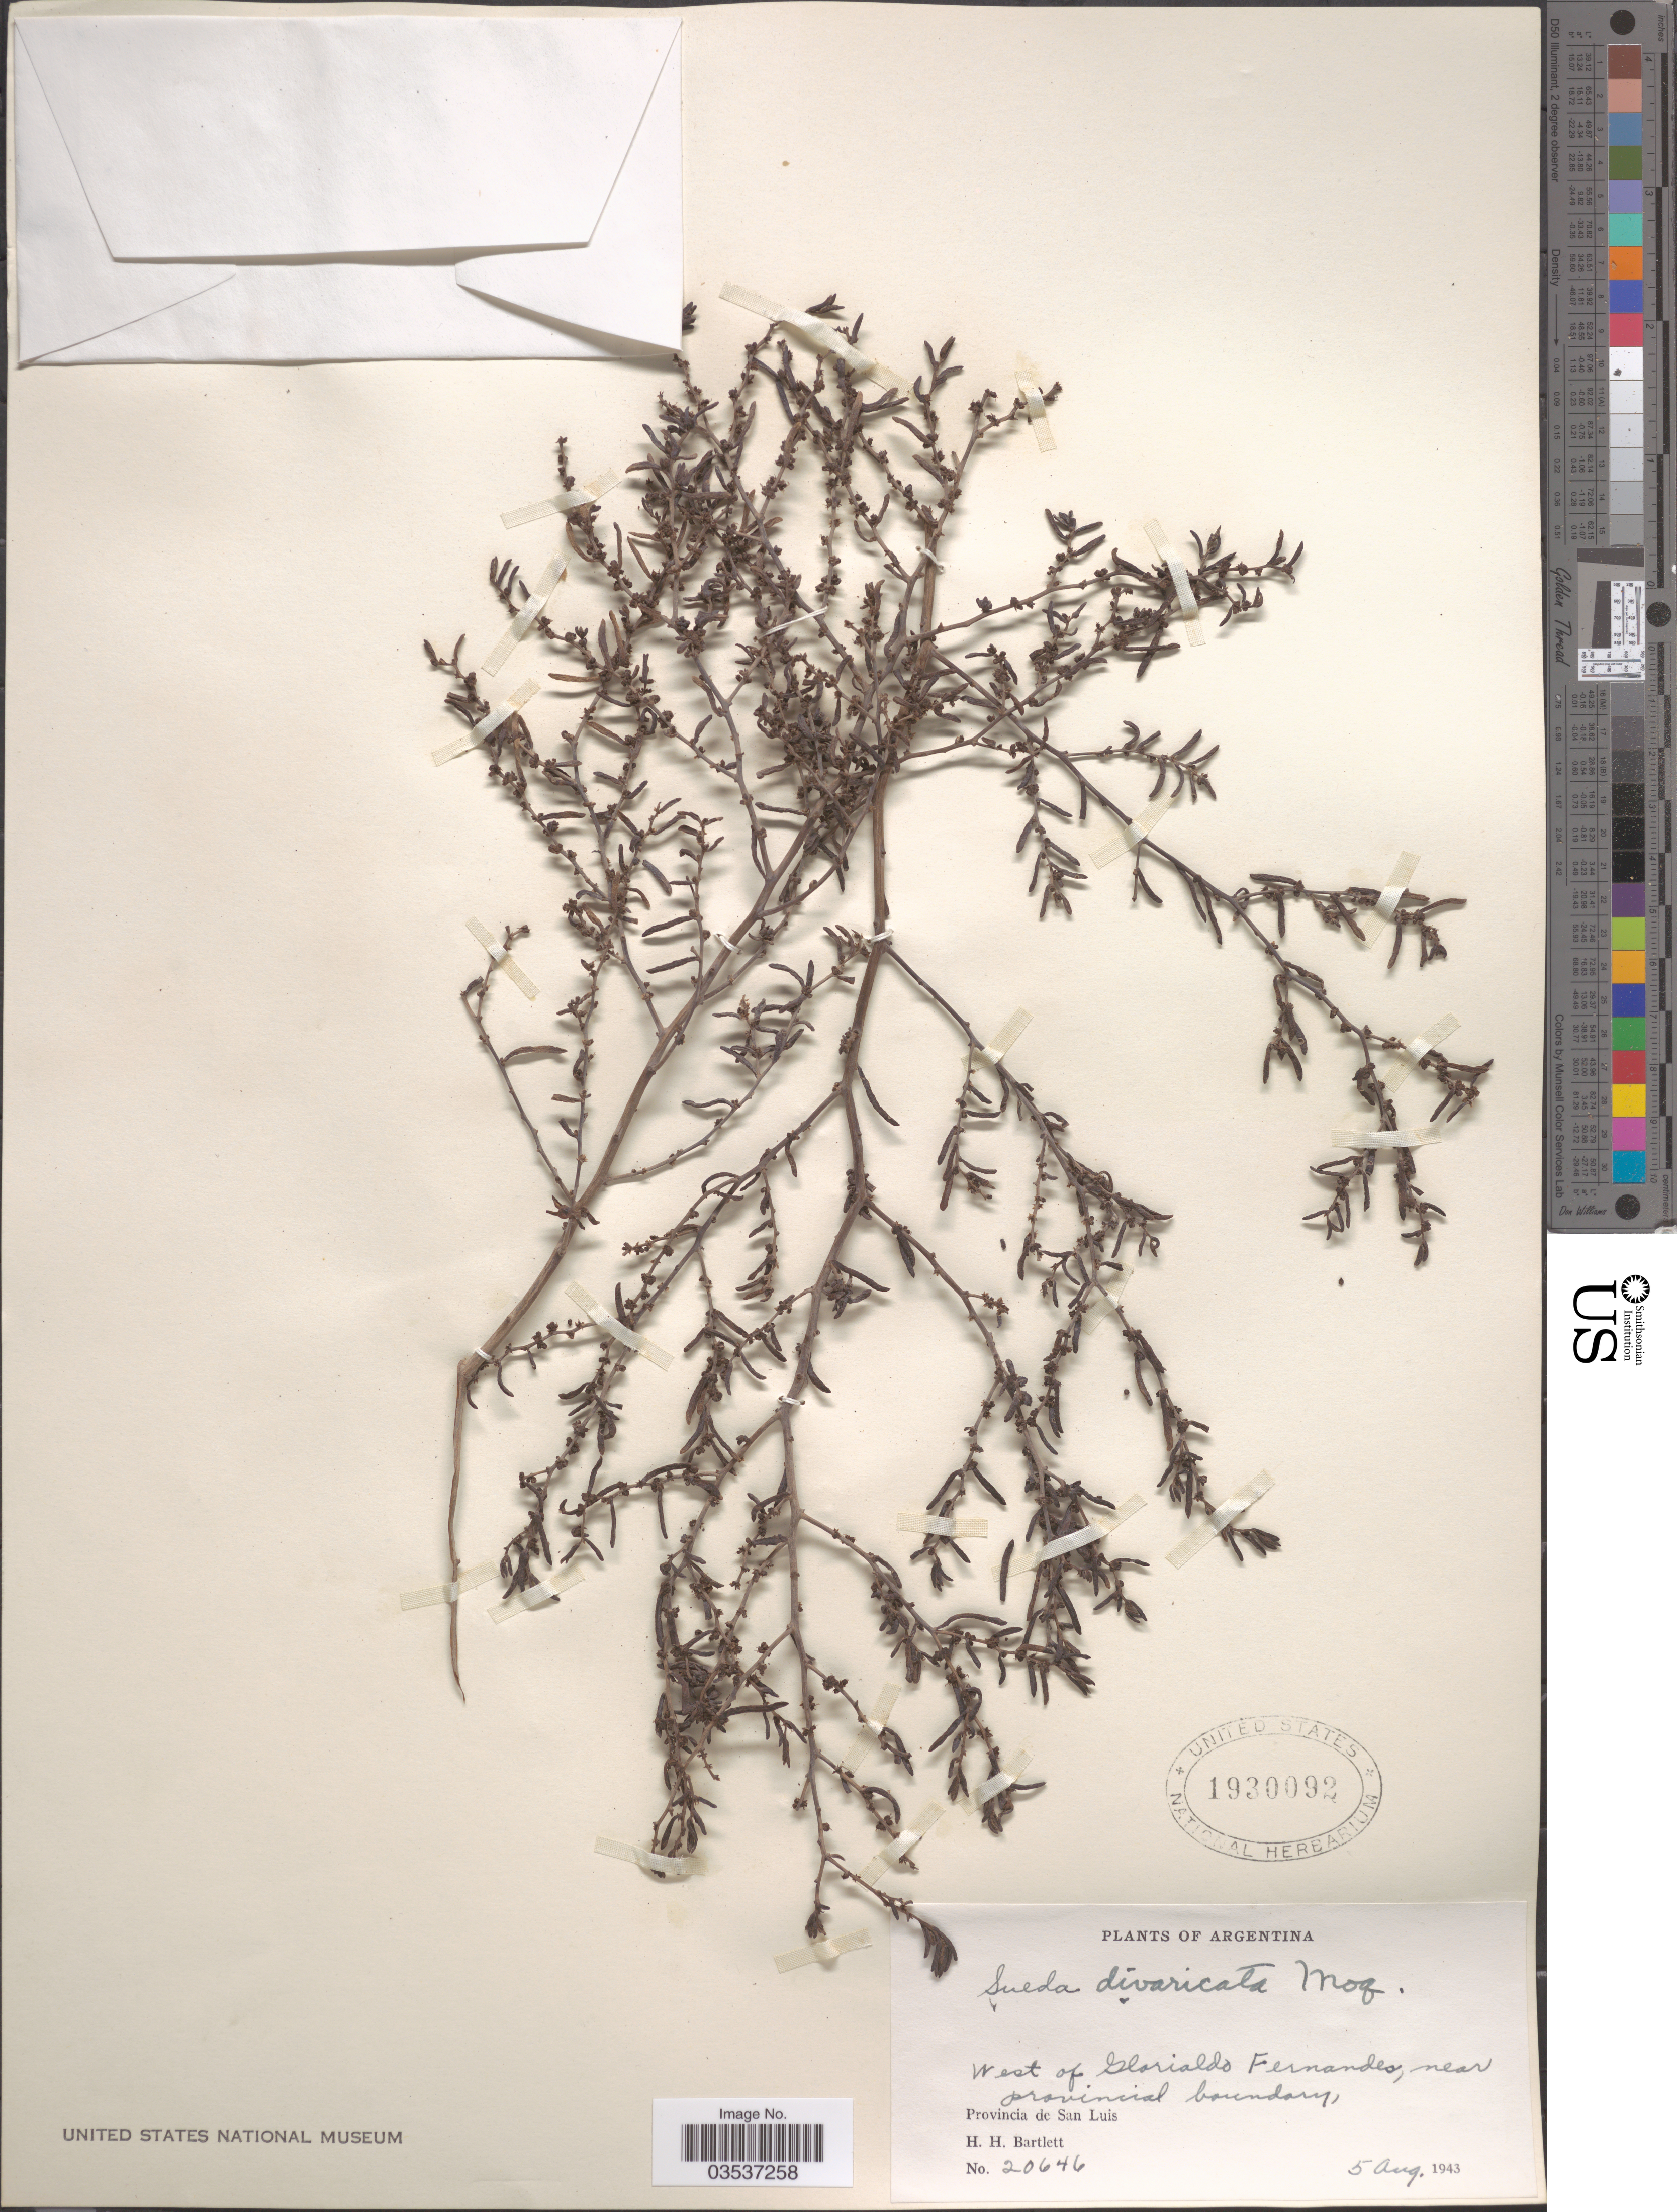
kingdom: Plantae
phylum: Tracheophyta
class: Magnoliopsida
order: Caryophyllales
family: Amaranthaceae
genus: Suaeda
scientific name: Suaeda divaricata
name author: Moq.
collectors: H. H. Bartlett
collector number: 20646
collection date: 1943-08-05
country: Argentina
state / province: San Luis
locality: West of Glorialdo Fernandes, near provincial boundary.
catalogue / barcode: US 1930092